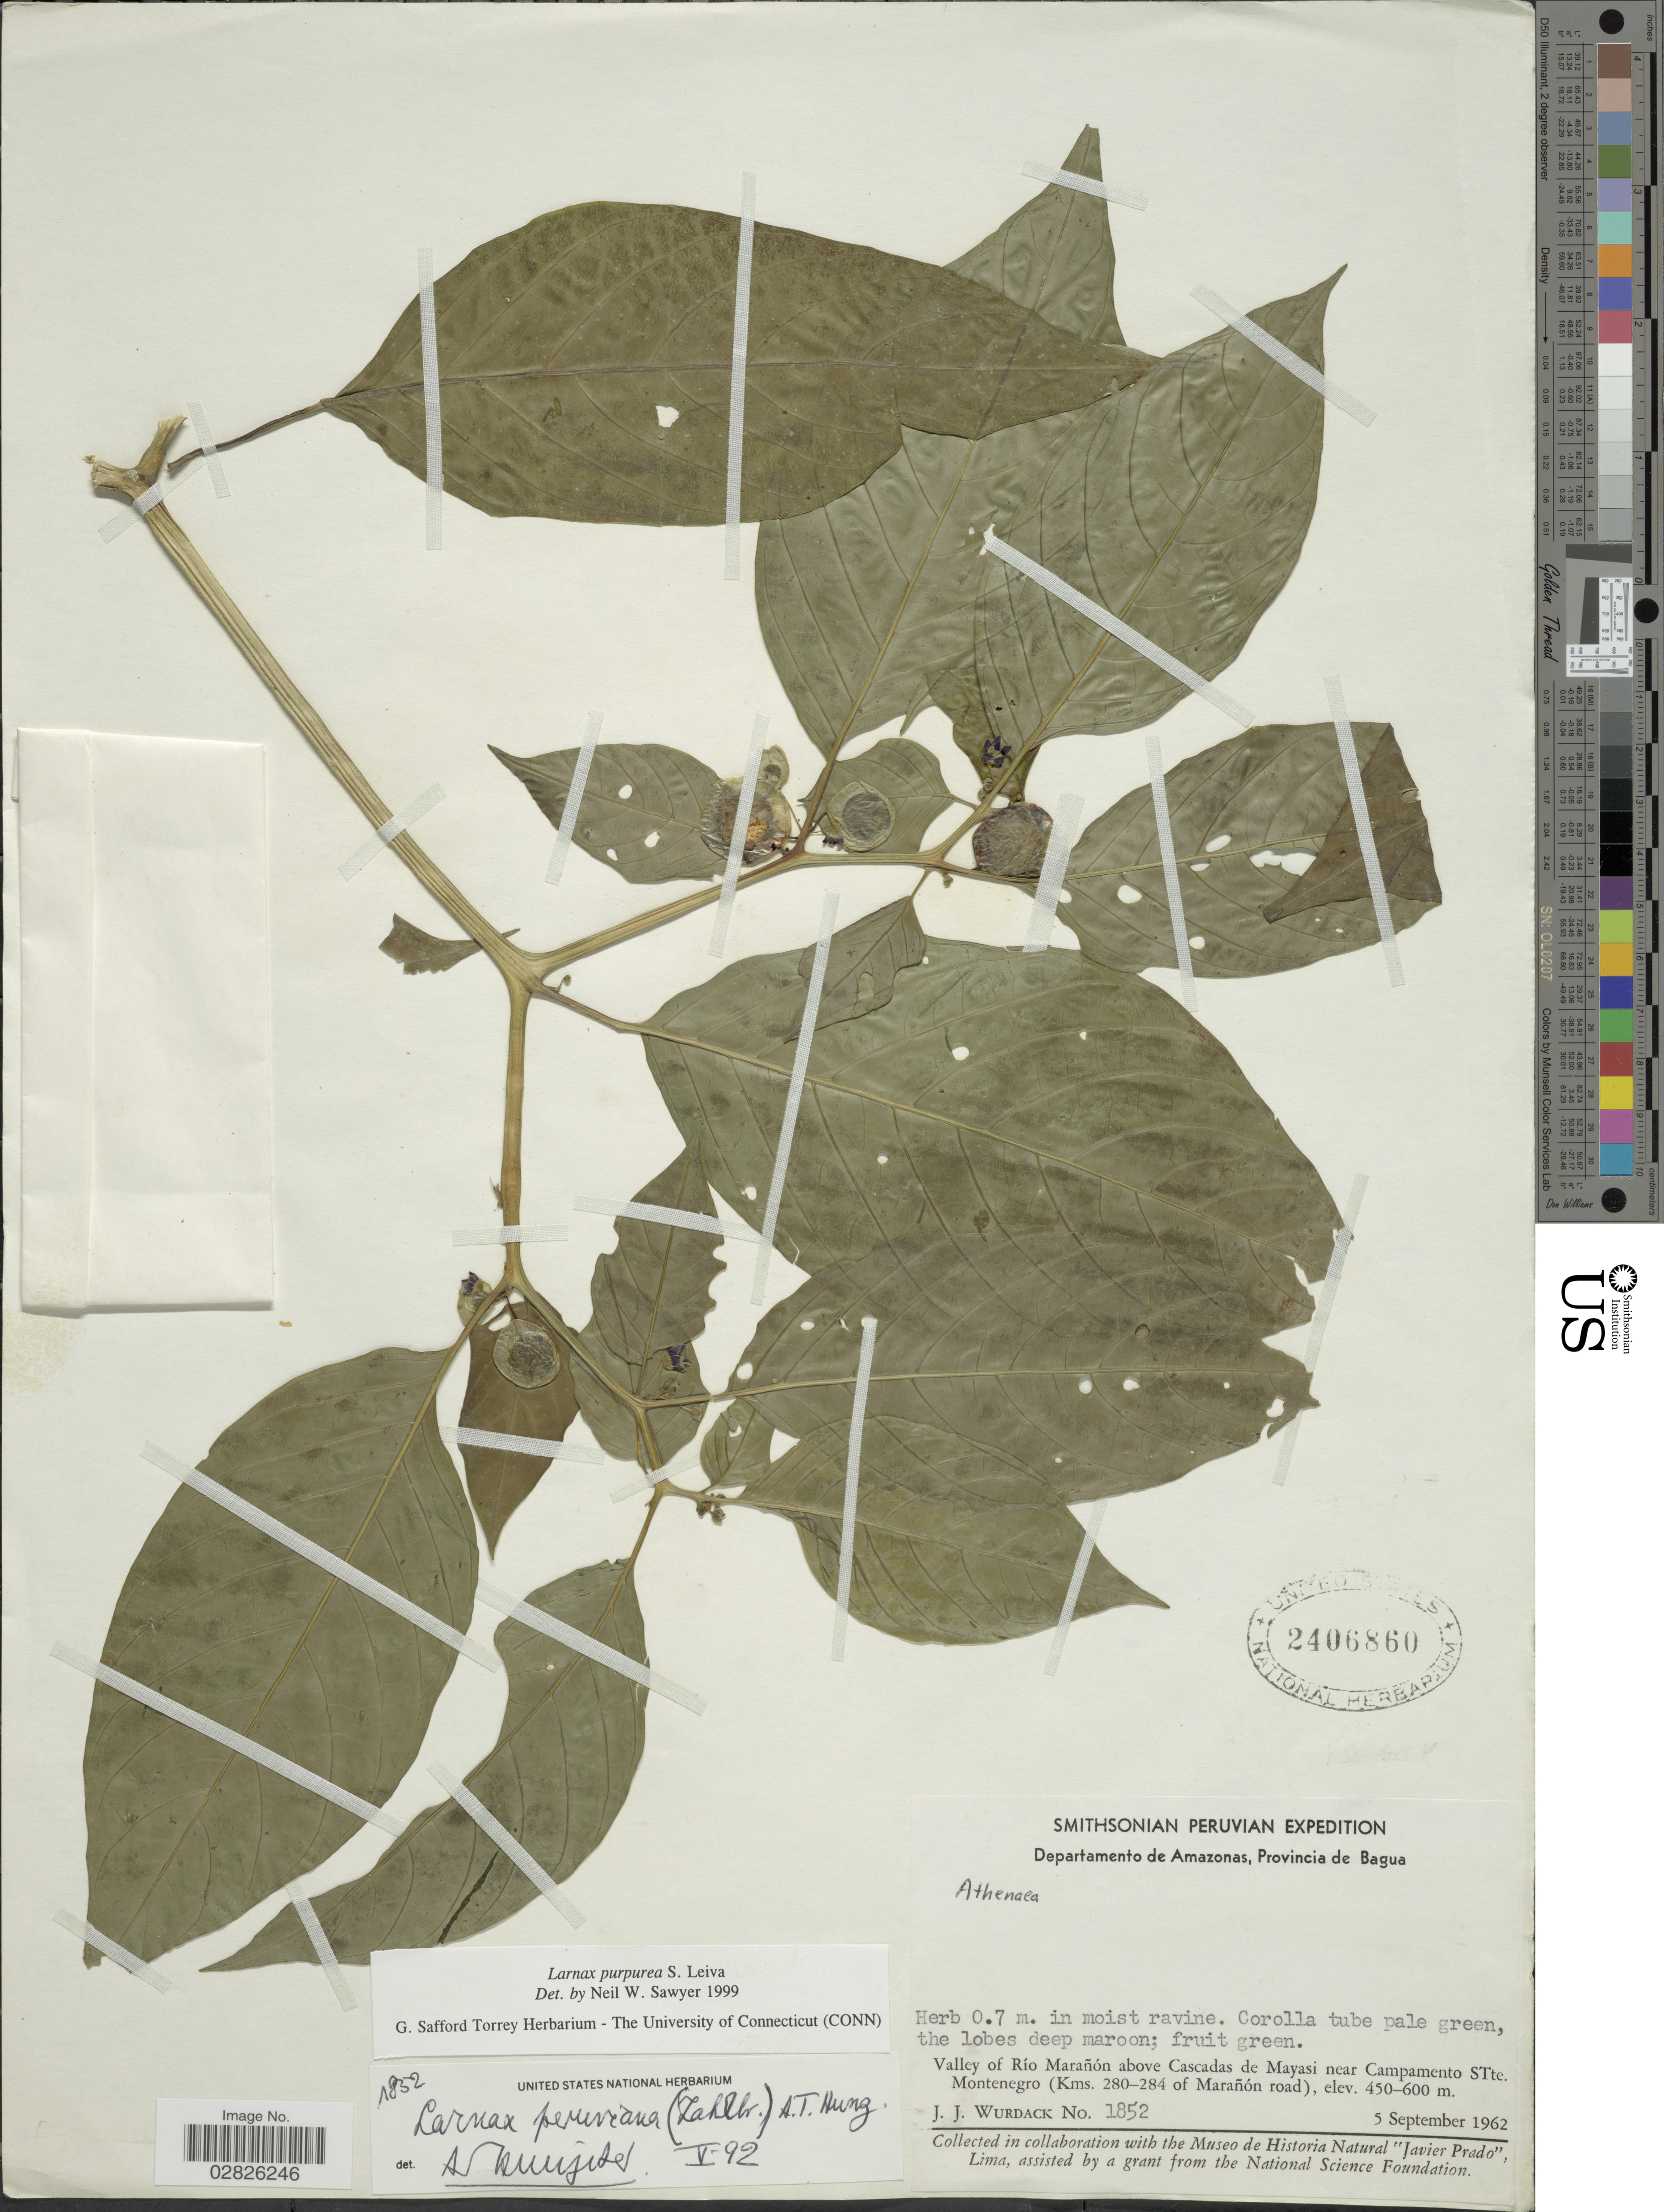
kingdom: Plantae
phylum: Tracheophyta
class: Magnoliopsida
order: Solanales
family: Solanaceae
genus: Larnax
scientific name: Larnax purpurea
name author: S. Leiva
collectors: J. J. Wurdack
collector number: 1852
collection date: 1962-09-05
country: Peru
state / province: Amazonas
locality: Departamento de Amazonas, Provincia de Bagua. Valley of Río Marañón above Cascadas de Mayasi near Campamento STte. Montenegro (Kms. 280-284 of Marañón road).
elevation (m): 450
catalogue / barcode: US 2406860